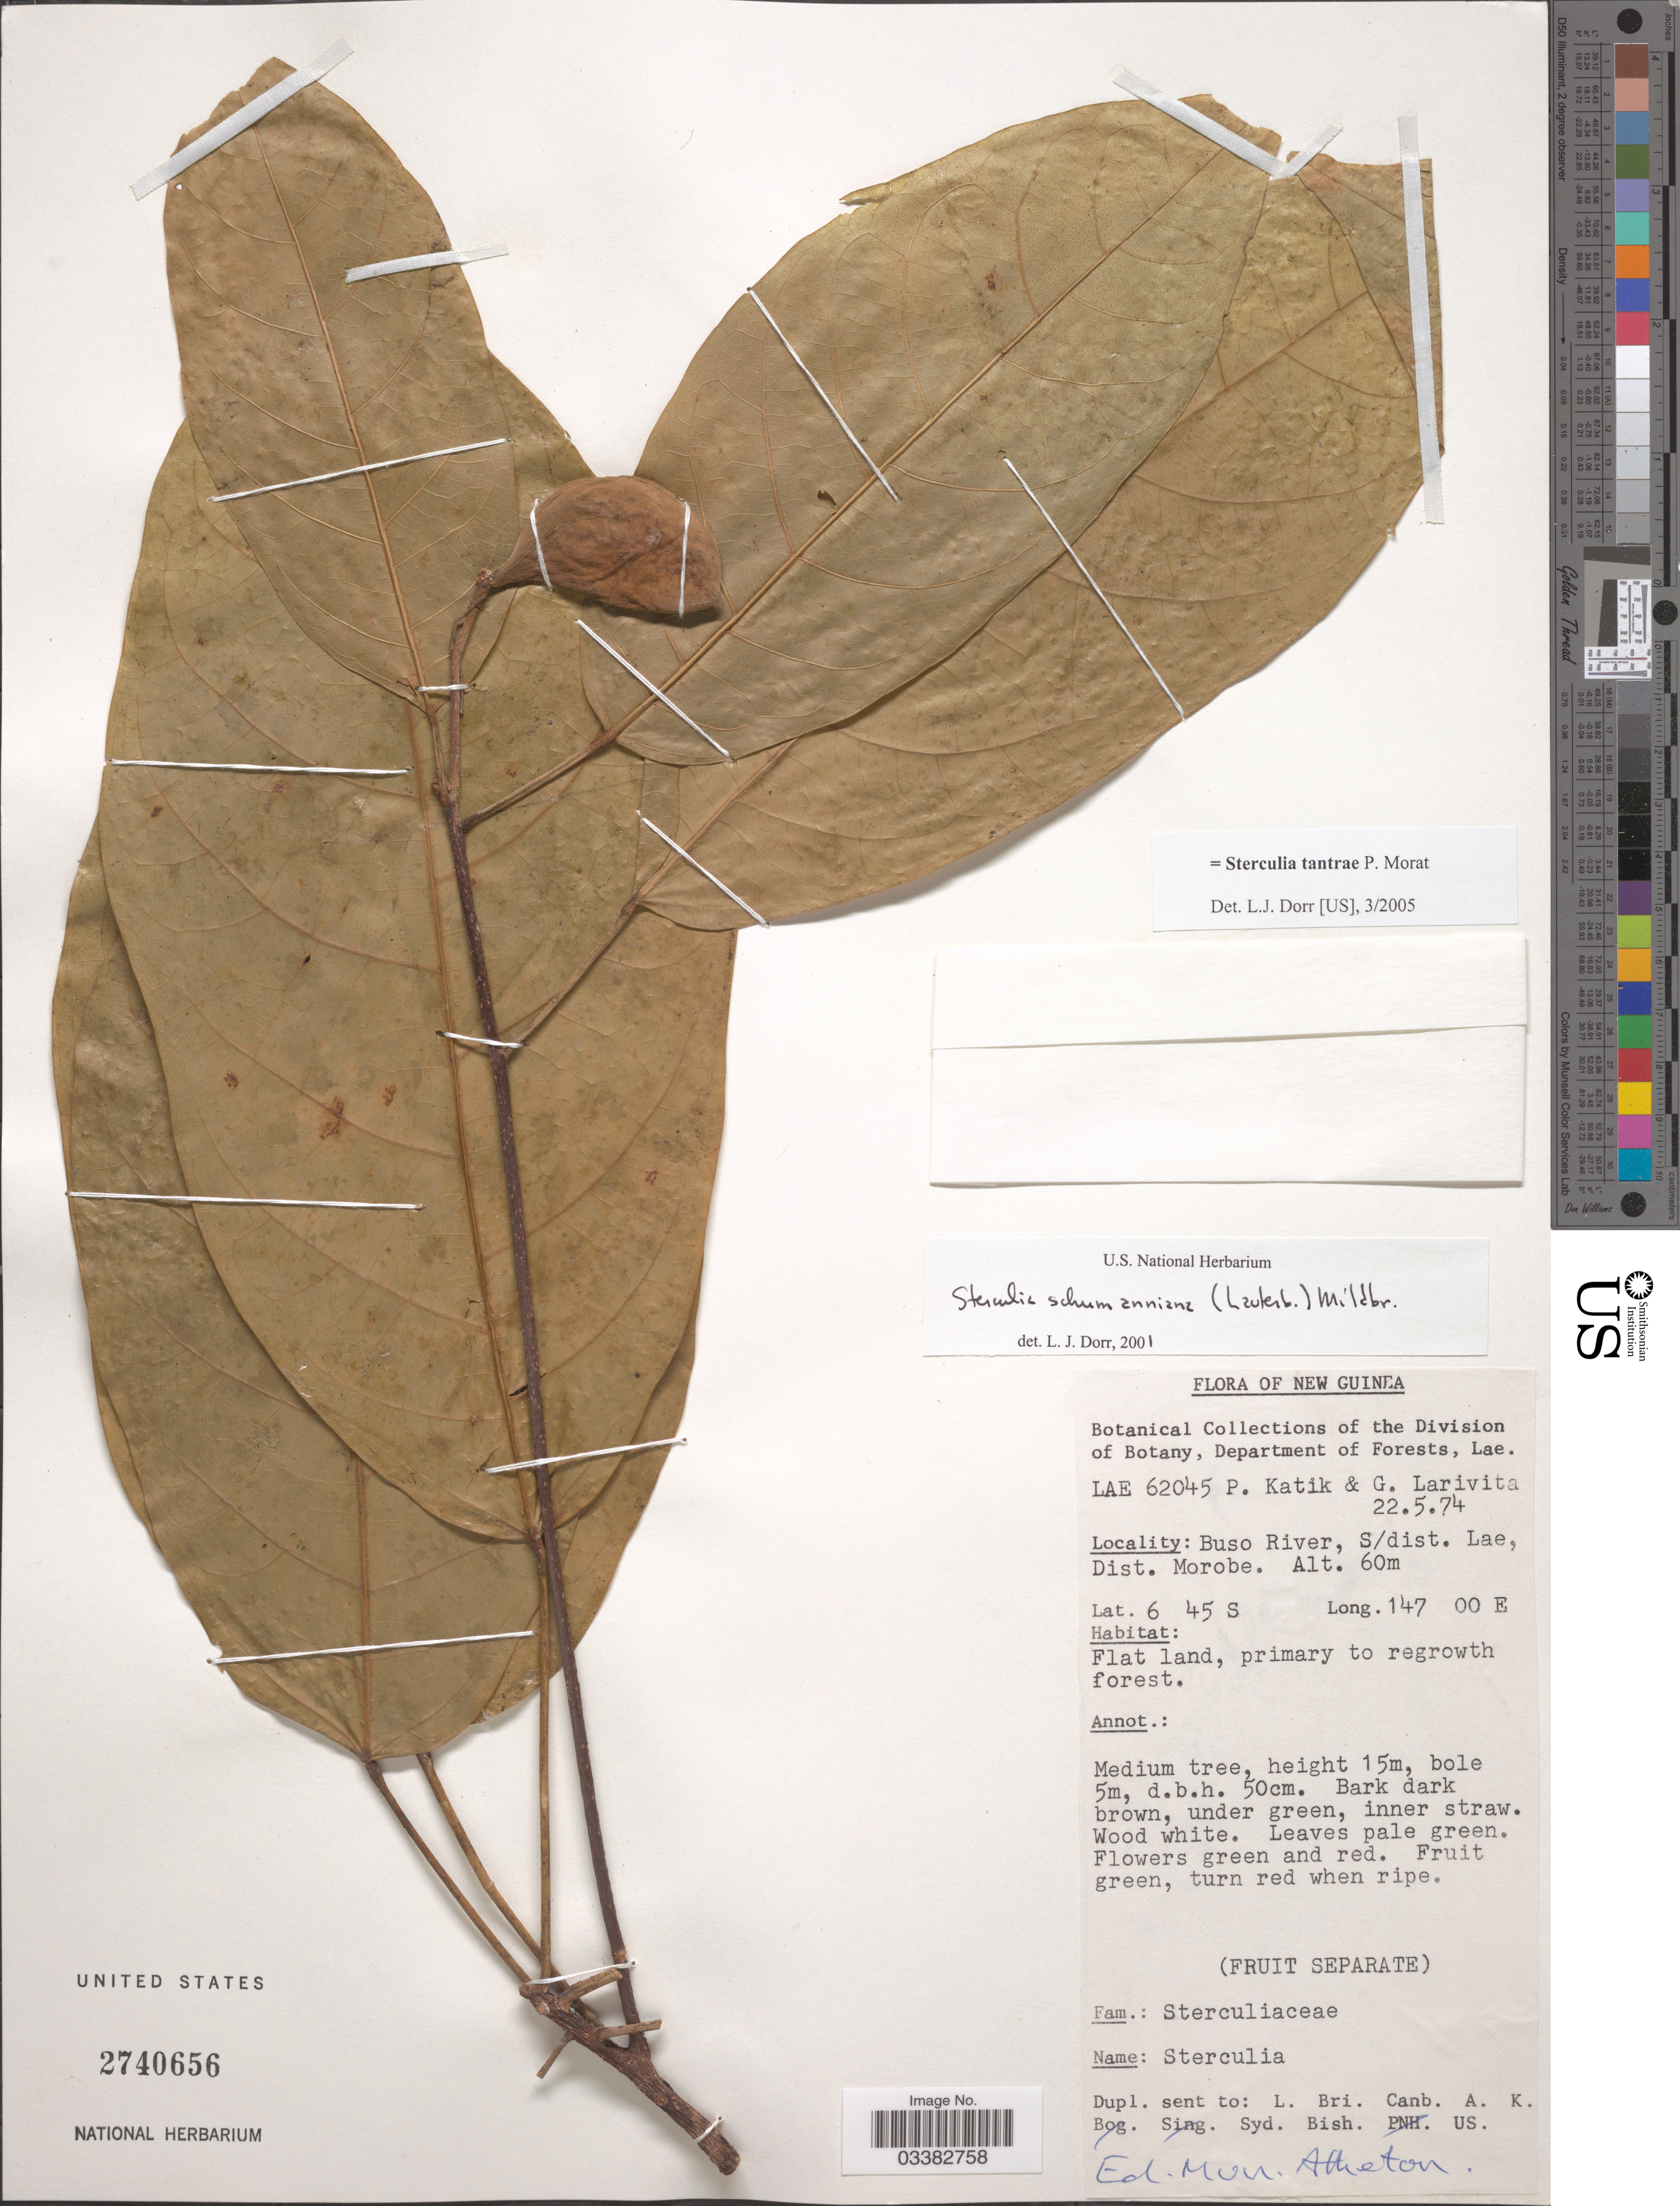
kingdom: Plantae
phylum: Tracheophyta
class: Magnoliopsida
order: Malvales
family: Malvaceae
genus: Sterculia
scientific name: Sterculia tantrae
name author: Morat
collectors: P. Katik & G. Larivita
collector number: LAE 62045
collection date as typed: Transcribed d/m/y: 22/5/74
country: Papua New Guinea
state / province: Morobe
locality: New Guinea. Buso River, S/dist. Lae, Dist. Morobe.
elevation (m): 60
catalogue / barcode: US 2740656